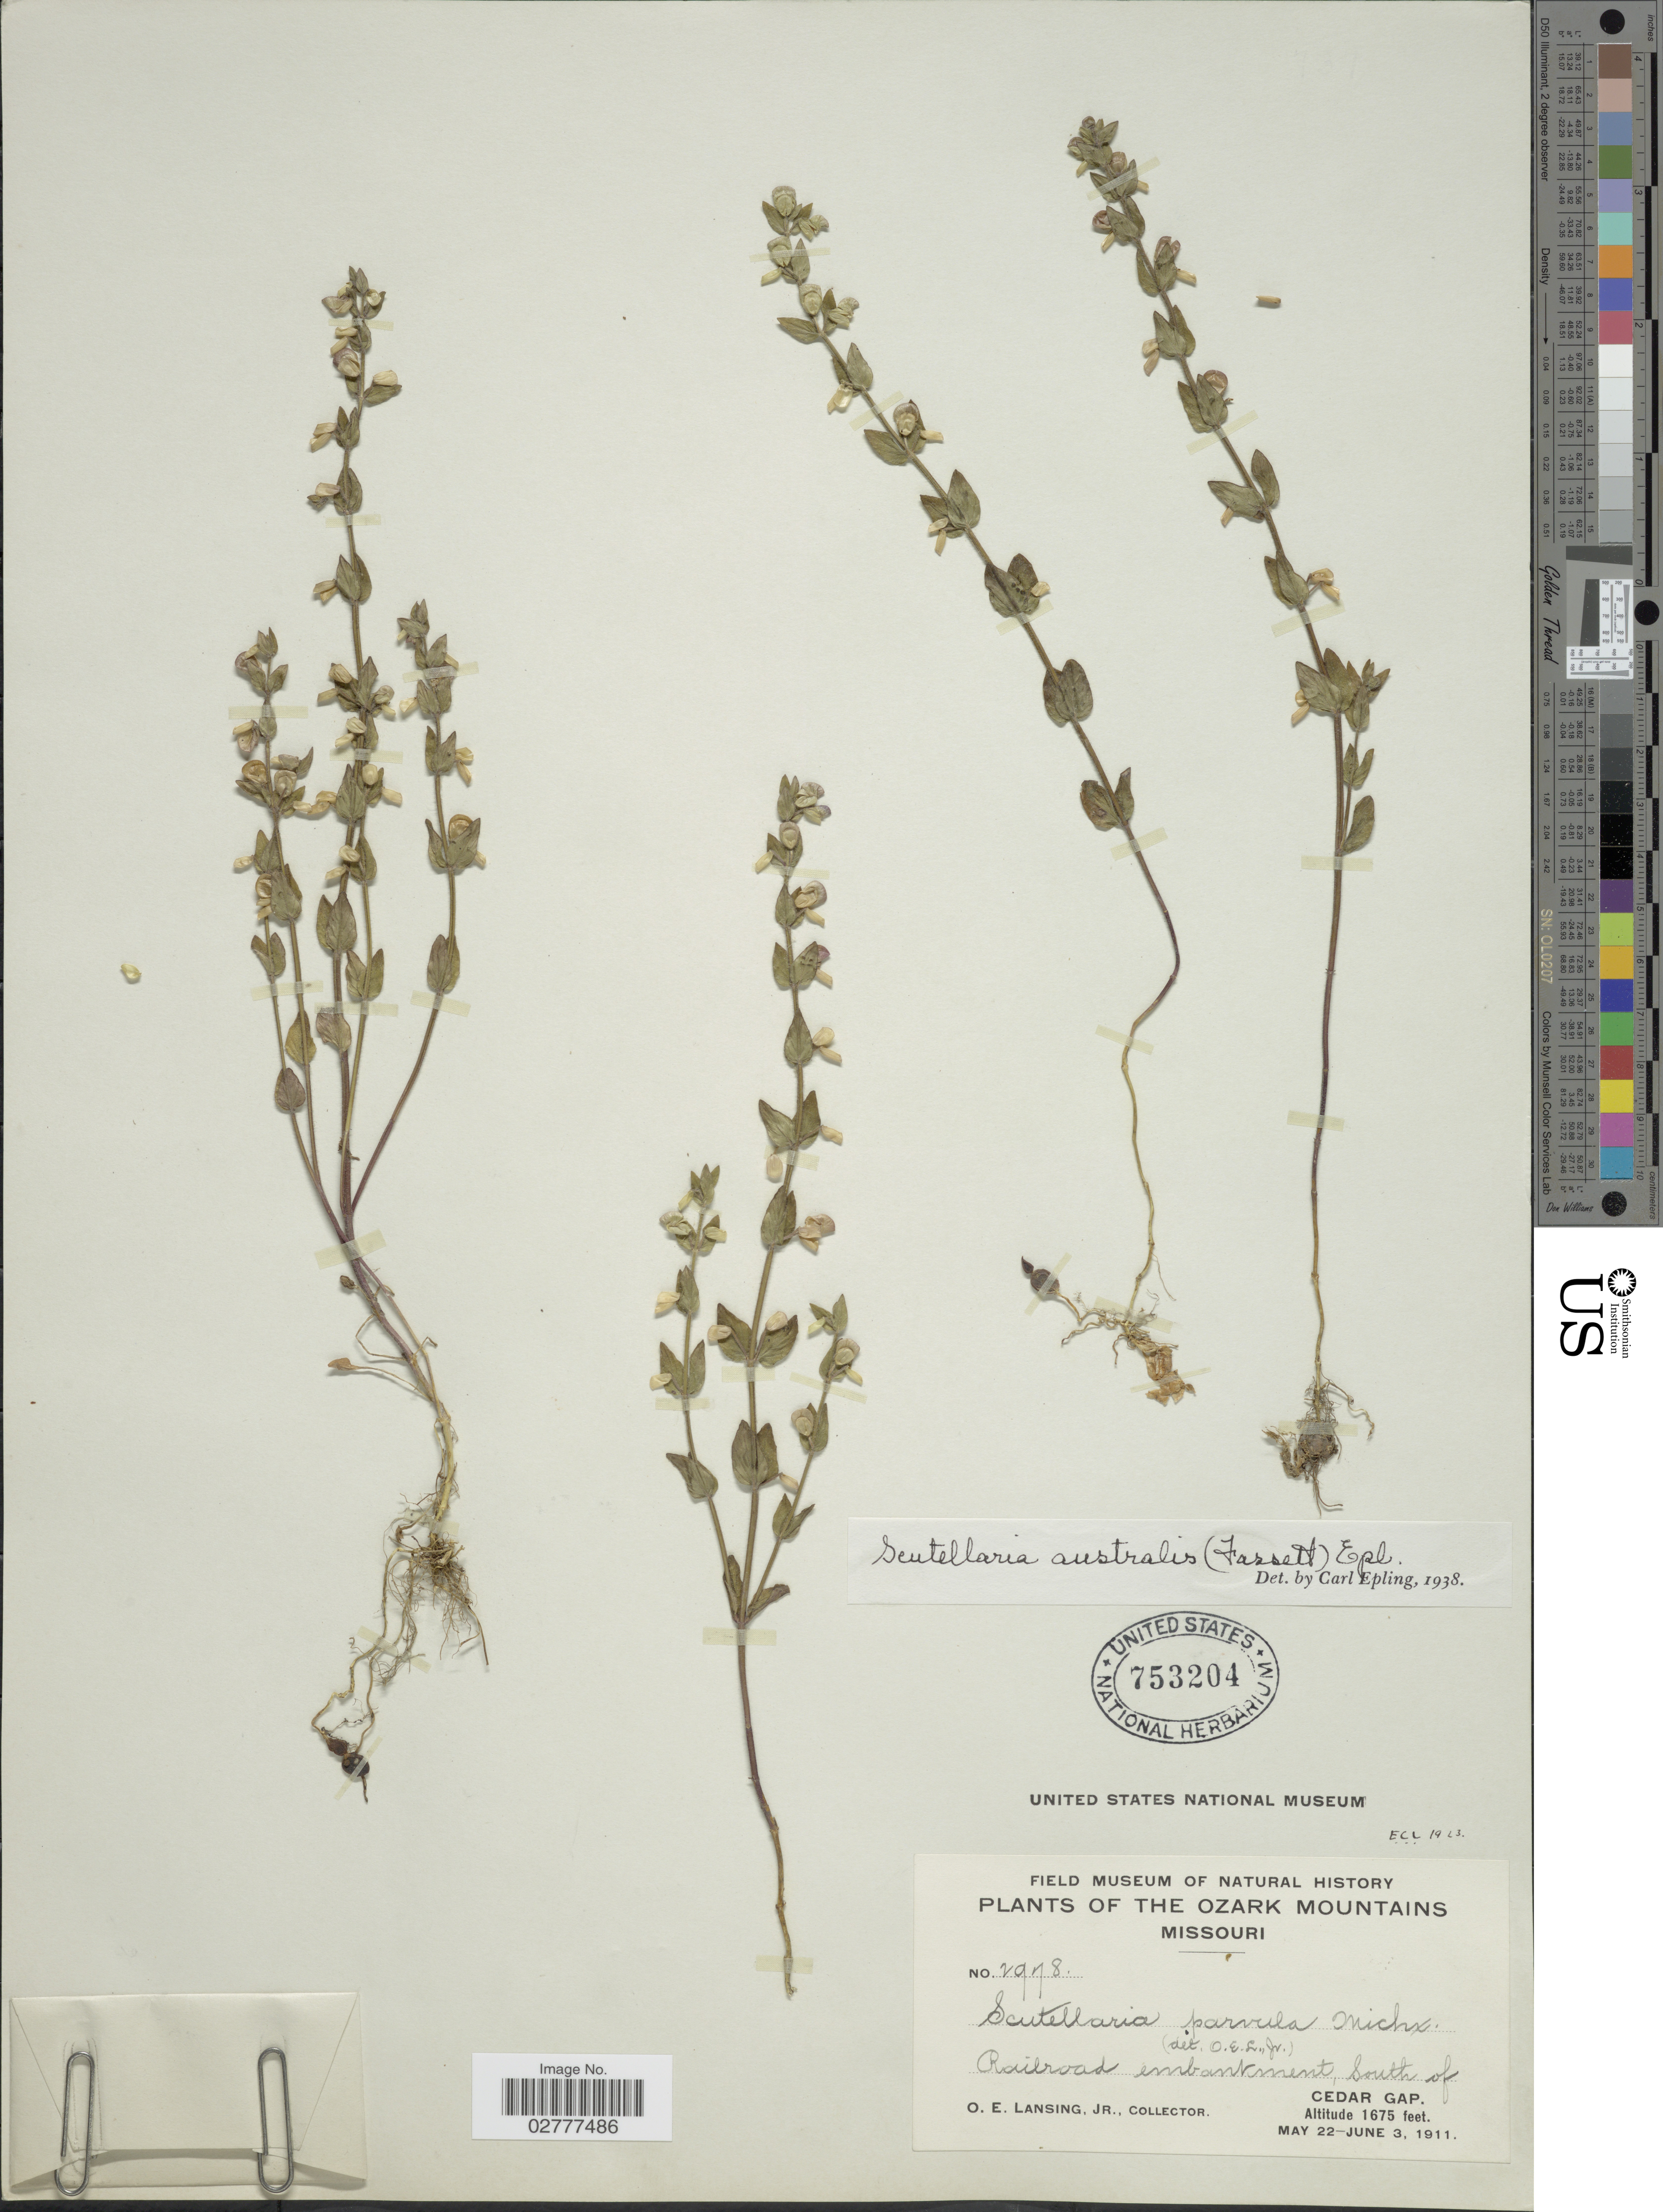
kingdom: Plantae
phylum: Tracheophyta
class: Magnoliopsida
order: Lamiales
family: Lamiaceae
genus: Scutellaria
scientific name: Scutellaria australis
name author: (Fassett) Epling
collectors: O. Lansing Jr.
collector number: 2978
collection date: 1911-05-22/1911-06-03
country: United States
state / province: Missouri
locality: Ozark Mountains, Railroad embankment, south of Cedar Gap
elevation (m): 511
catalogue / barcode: US 753204